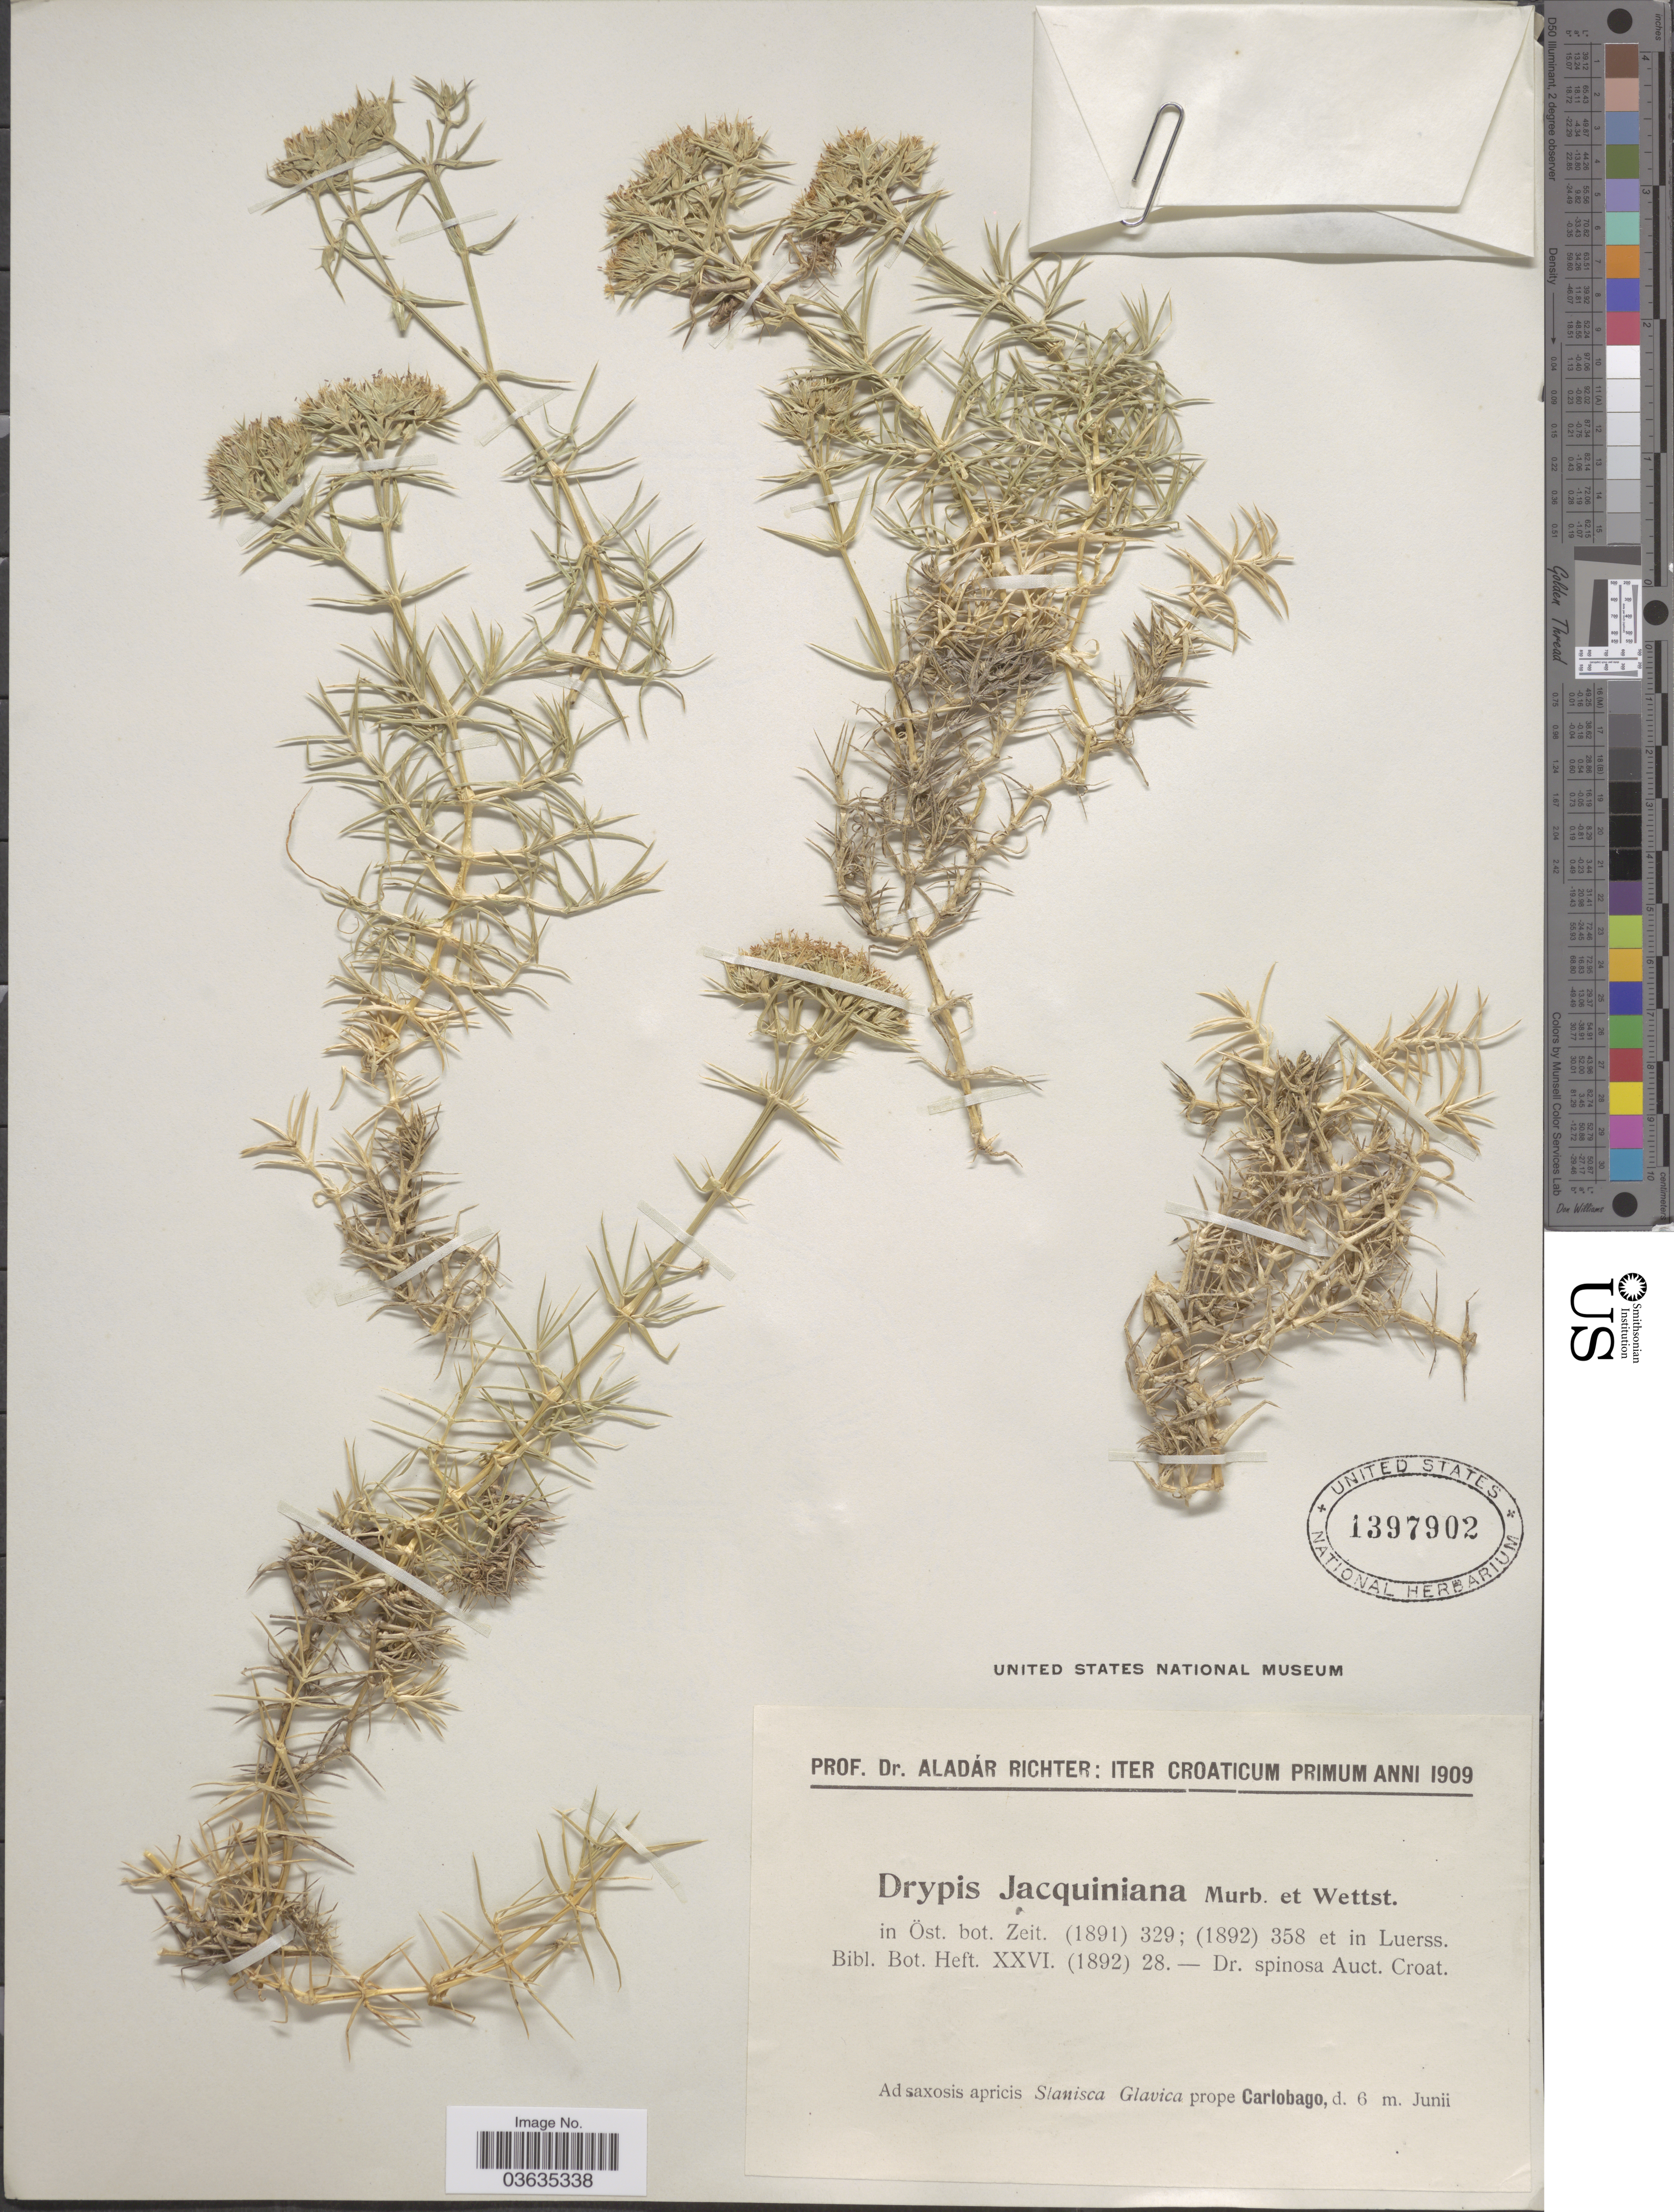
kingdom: Plantae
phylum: Tracheophyta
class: Magnoliopsida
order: Caryophyllales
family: Caryophyllaceae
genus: Drypis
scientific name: Drypis jacquiniana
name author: (Murb. & Wettst.) Freyn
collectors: A. Richter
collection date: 1909-06-06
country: Croatia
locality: Ad saxosis apricis Slanisca Glavica prope Carlobago.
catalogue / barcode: US 1397902